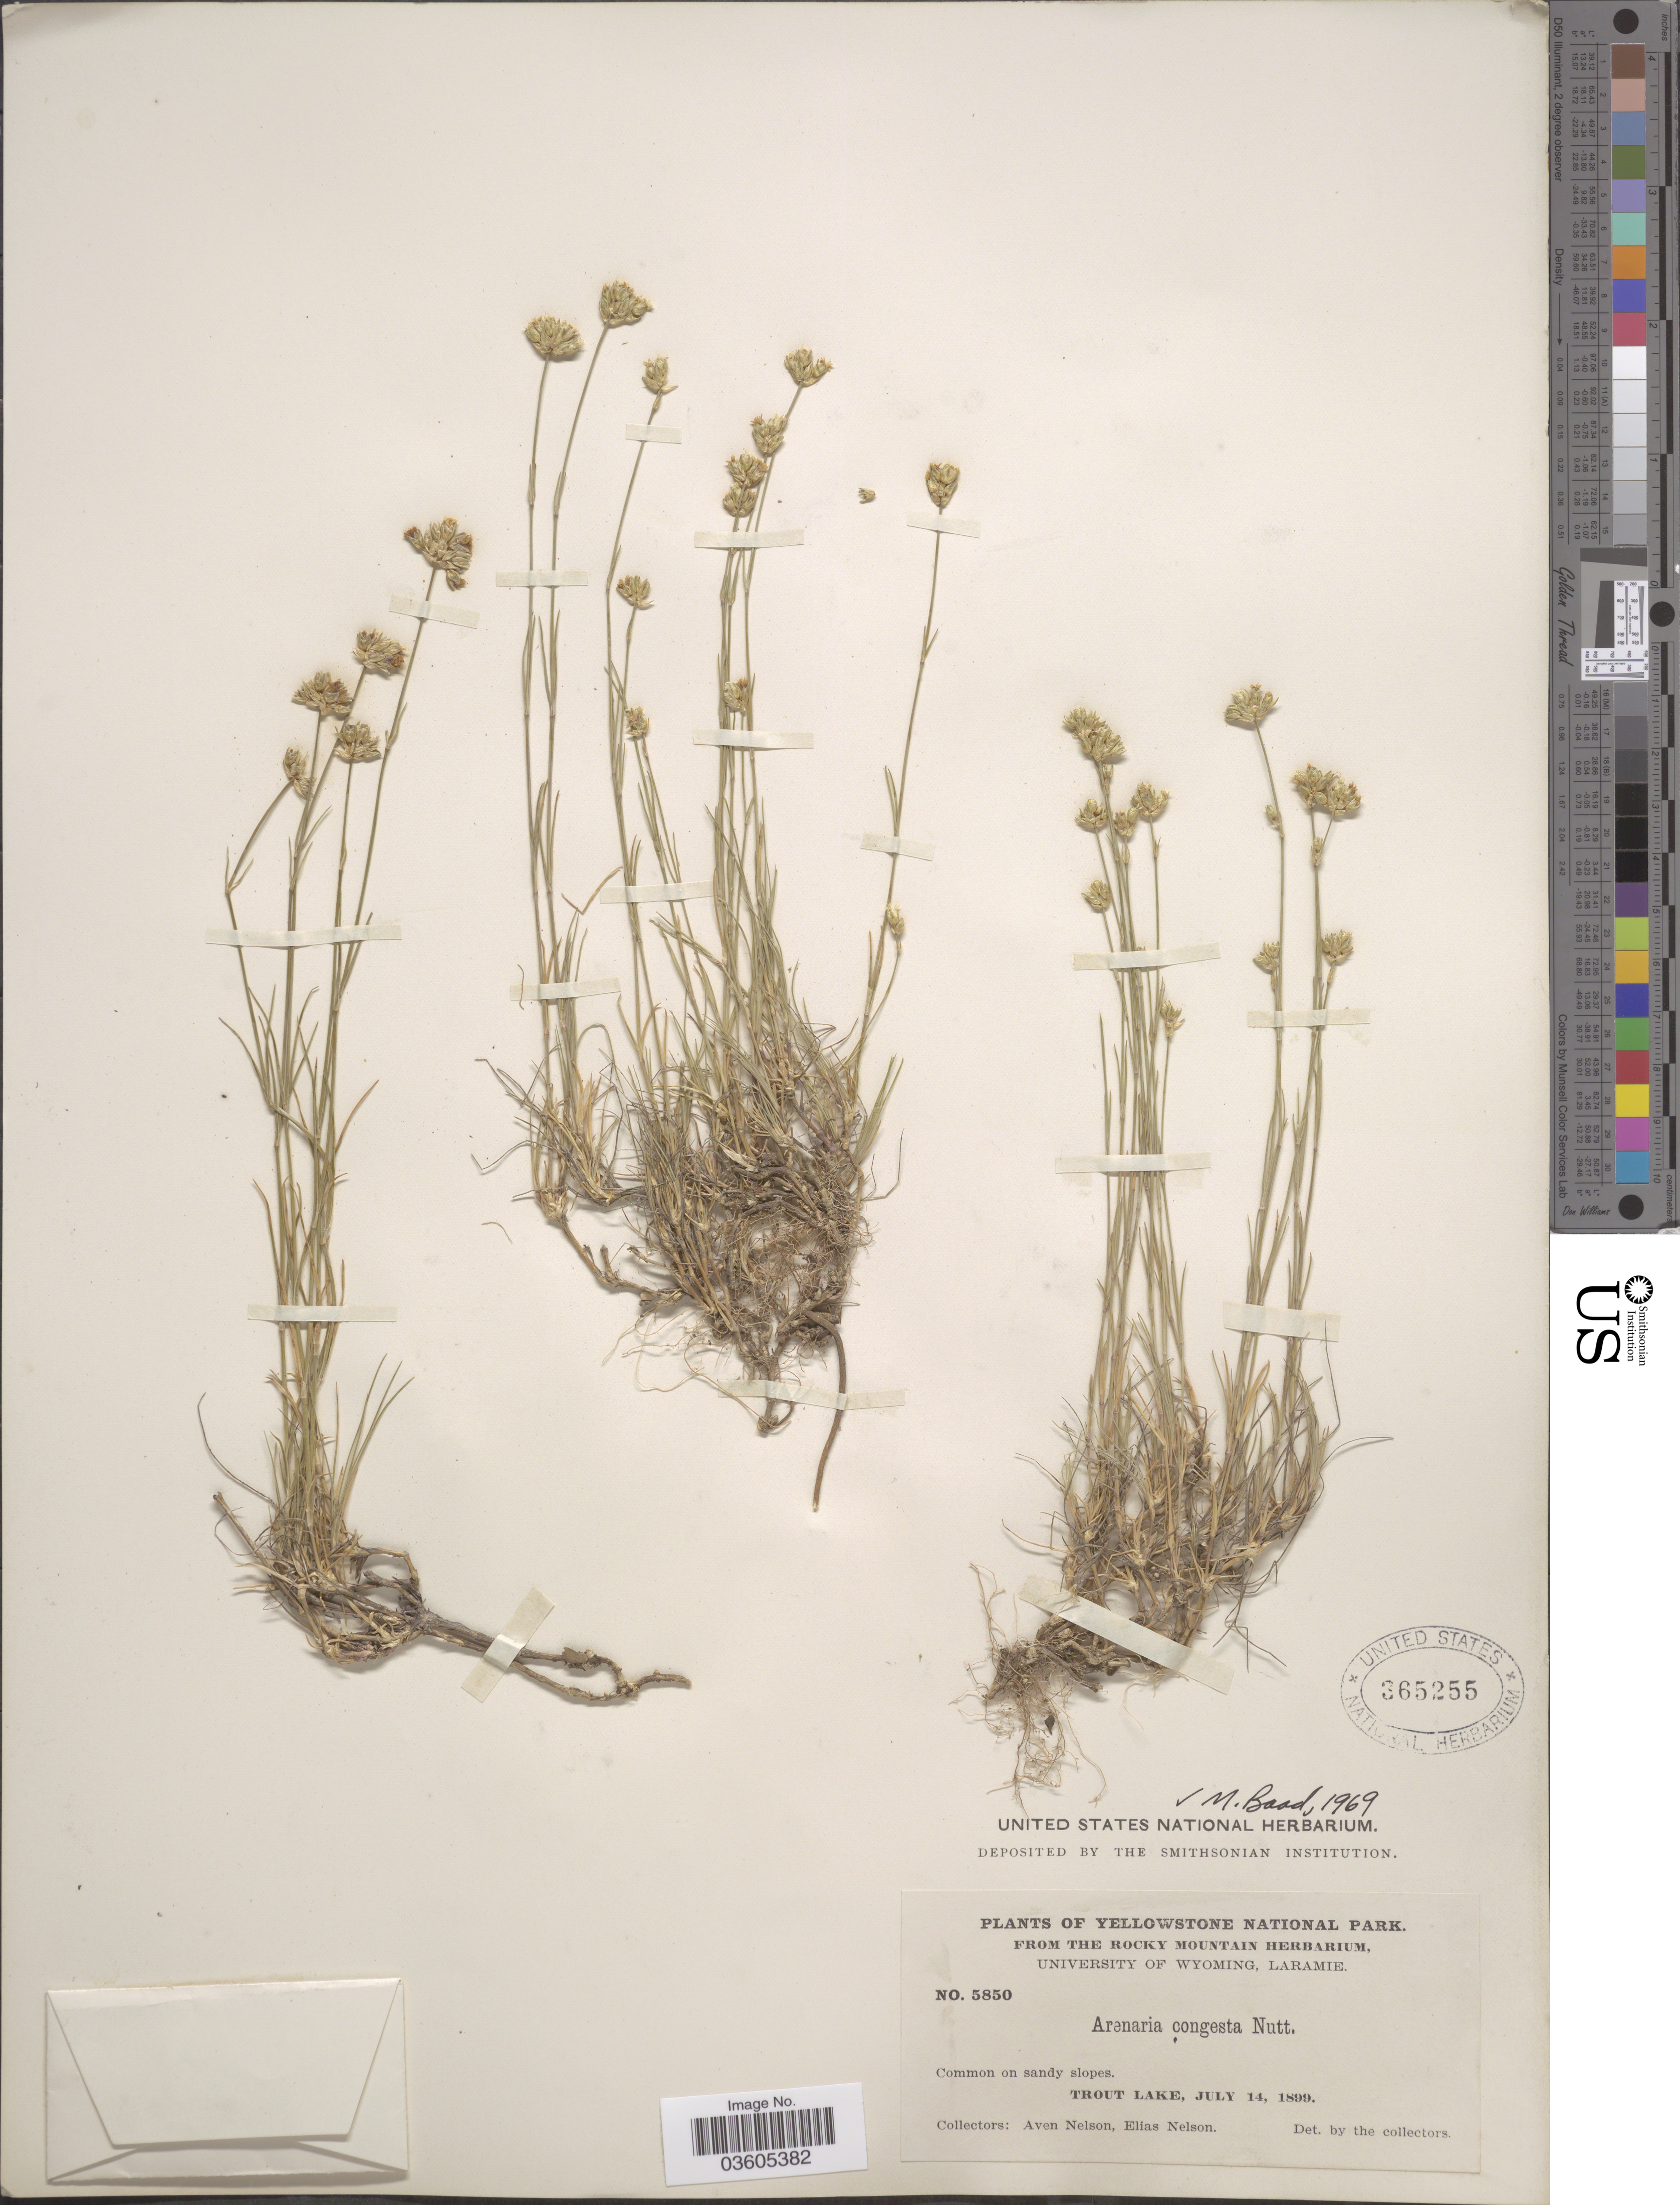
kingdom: Plantae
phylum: Tracheophyta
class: Magnoliopsida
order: Caryophyllales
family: Caryophyllaceae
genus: Eremogone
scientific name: Eremogone congesta var. congesta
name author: (Nutt.) Ikonn.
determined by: Strong, Mark T., (BOT), Smithsonian Institution - National Museum of Natural History (UNITED STATES)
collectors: A. Nelson & E. Nelson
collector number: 5850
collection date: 1899-07-14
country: United States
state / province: Wyoming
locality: Yellowstone National Park. Trout Lake.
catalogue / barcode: US 365255